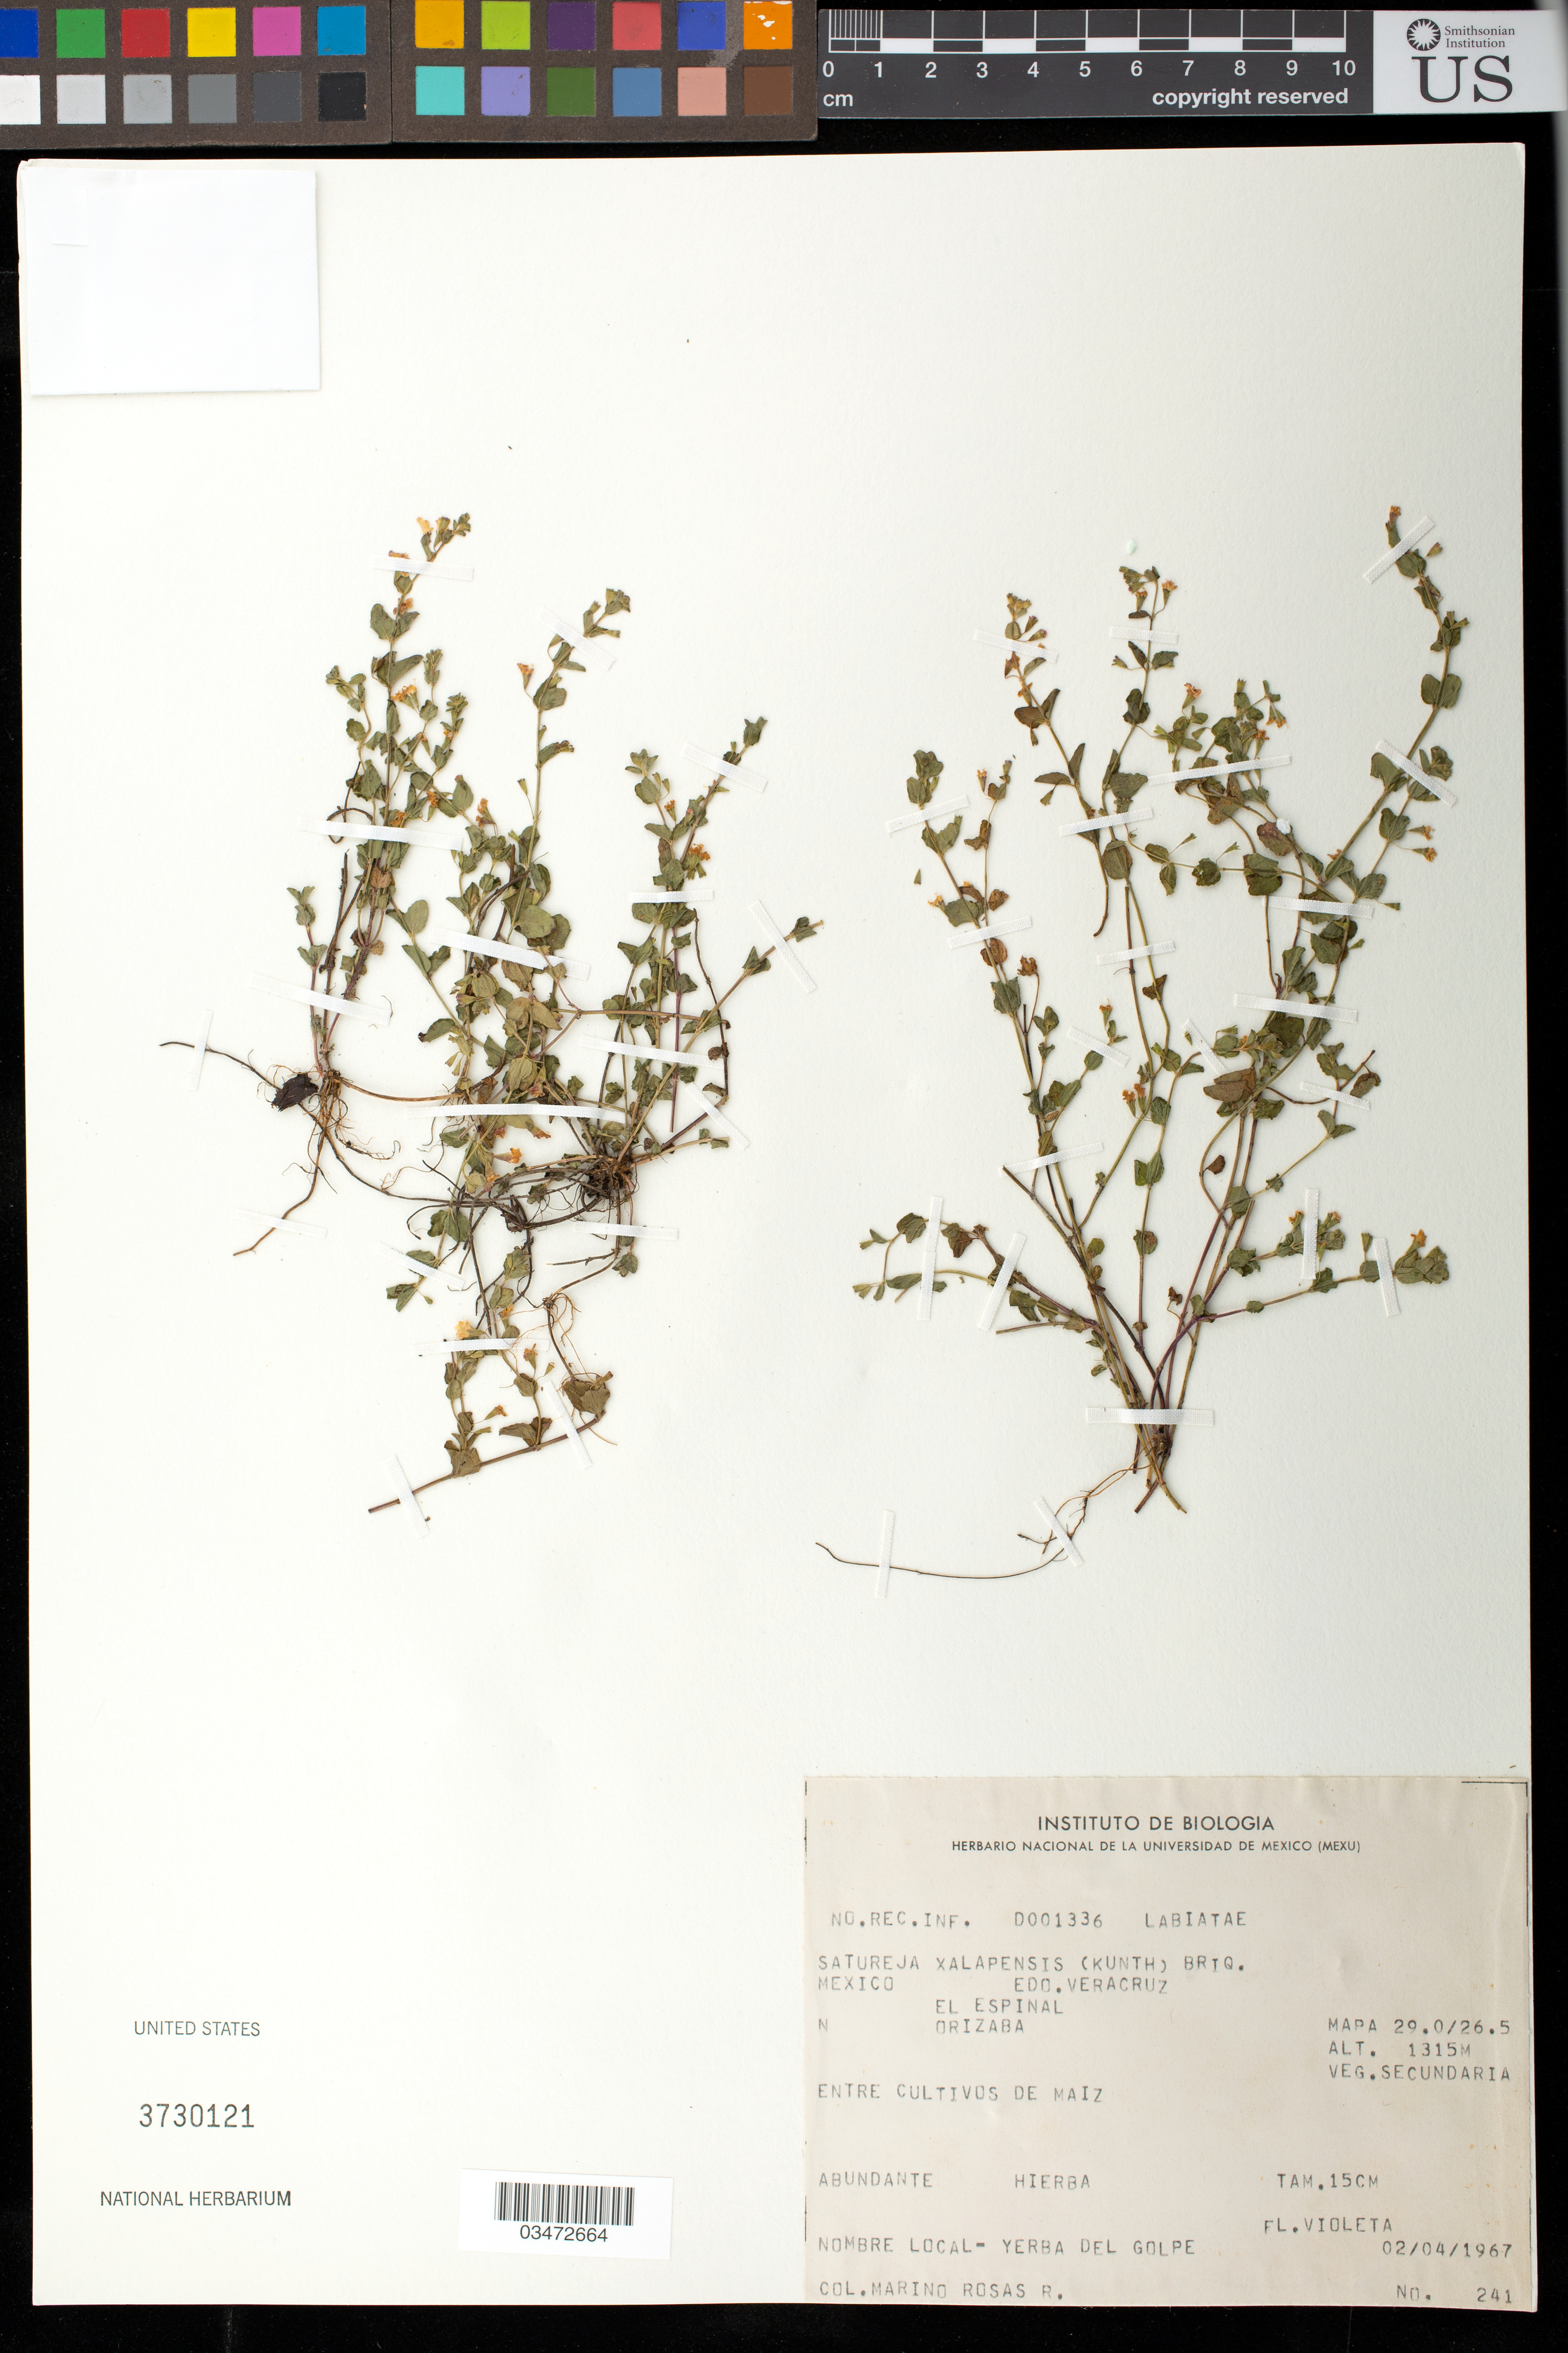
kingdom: Plantae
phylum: Tracheophyta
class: Magnoliopsida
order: Lamiales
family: Lamiaceae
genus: Clinopodium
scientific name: Clinopodium brownei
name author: (Sw.) Kuntze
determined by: Strong, Mark T., (BOT), Smithsonian Institution - National Museum of Natural History (UNITED STATES)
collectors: R. Marino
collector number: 241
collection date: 1967-04-02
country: Mexico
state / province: Veracruz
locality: El Espinal Orizaba Entre Cultivos de maiz.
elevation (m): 1315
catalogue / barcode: US 3730121